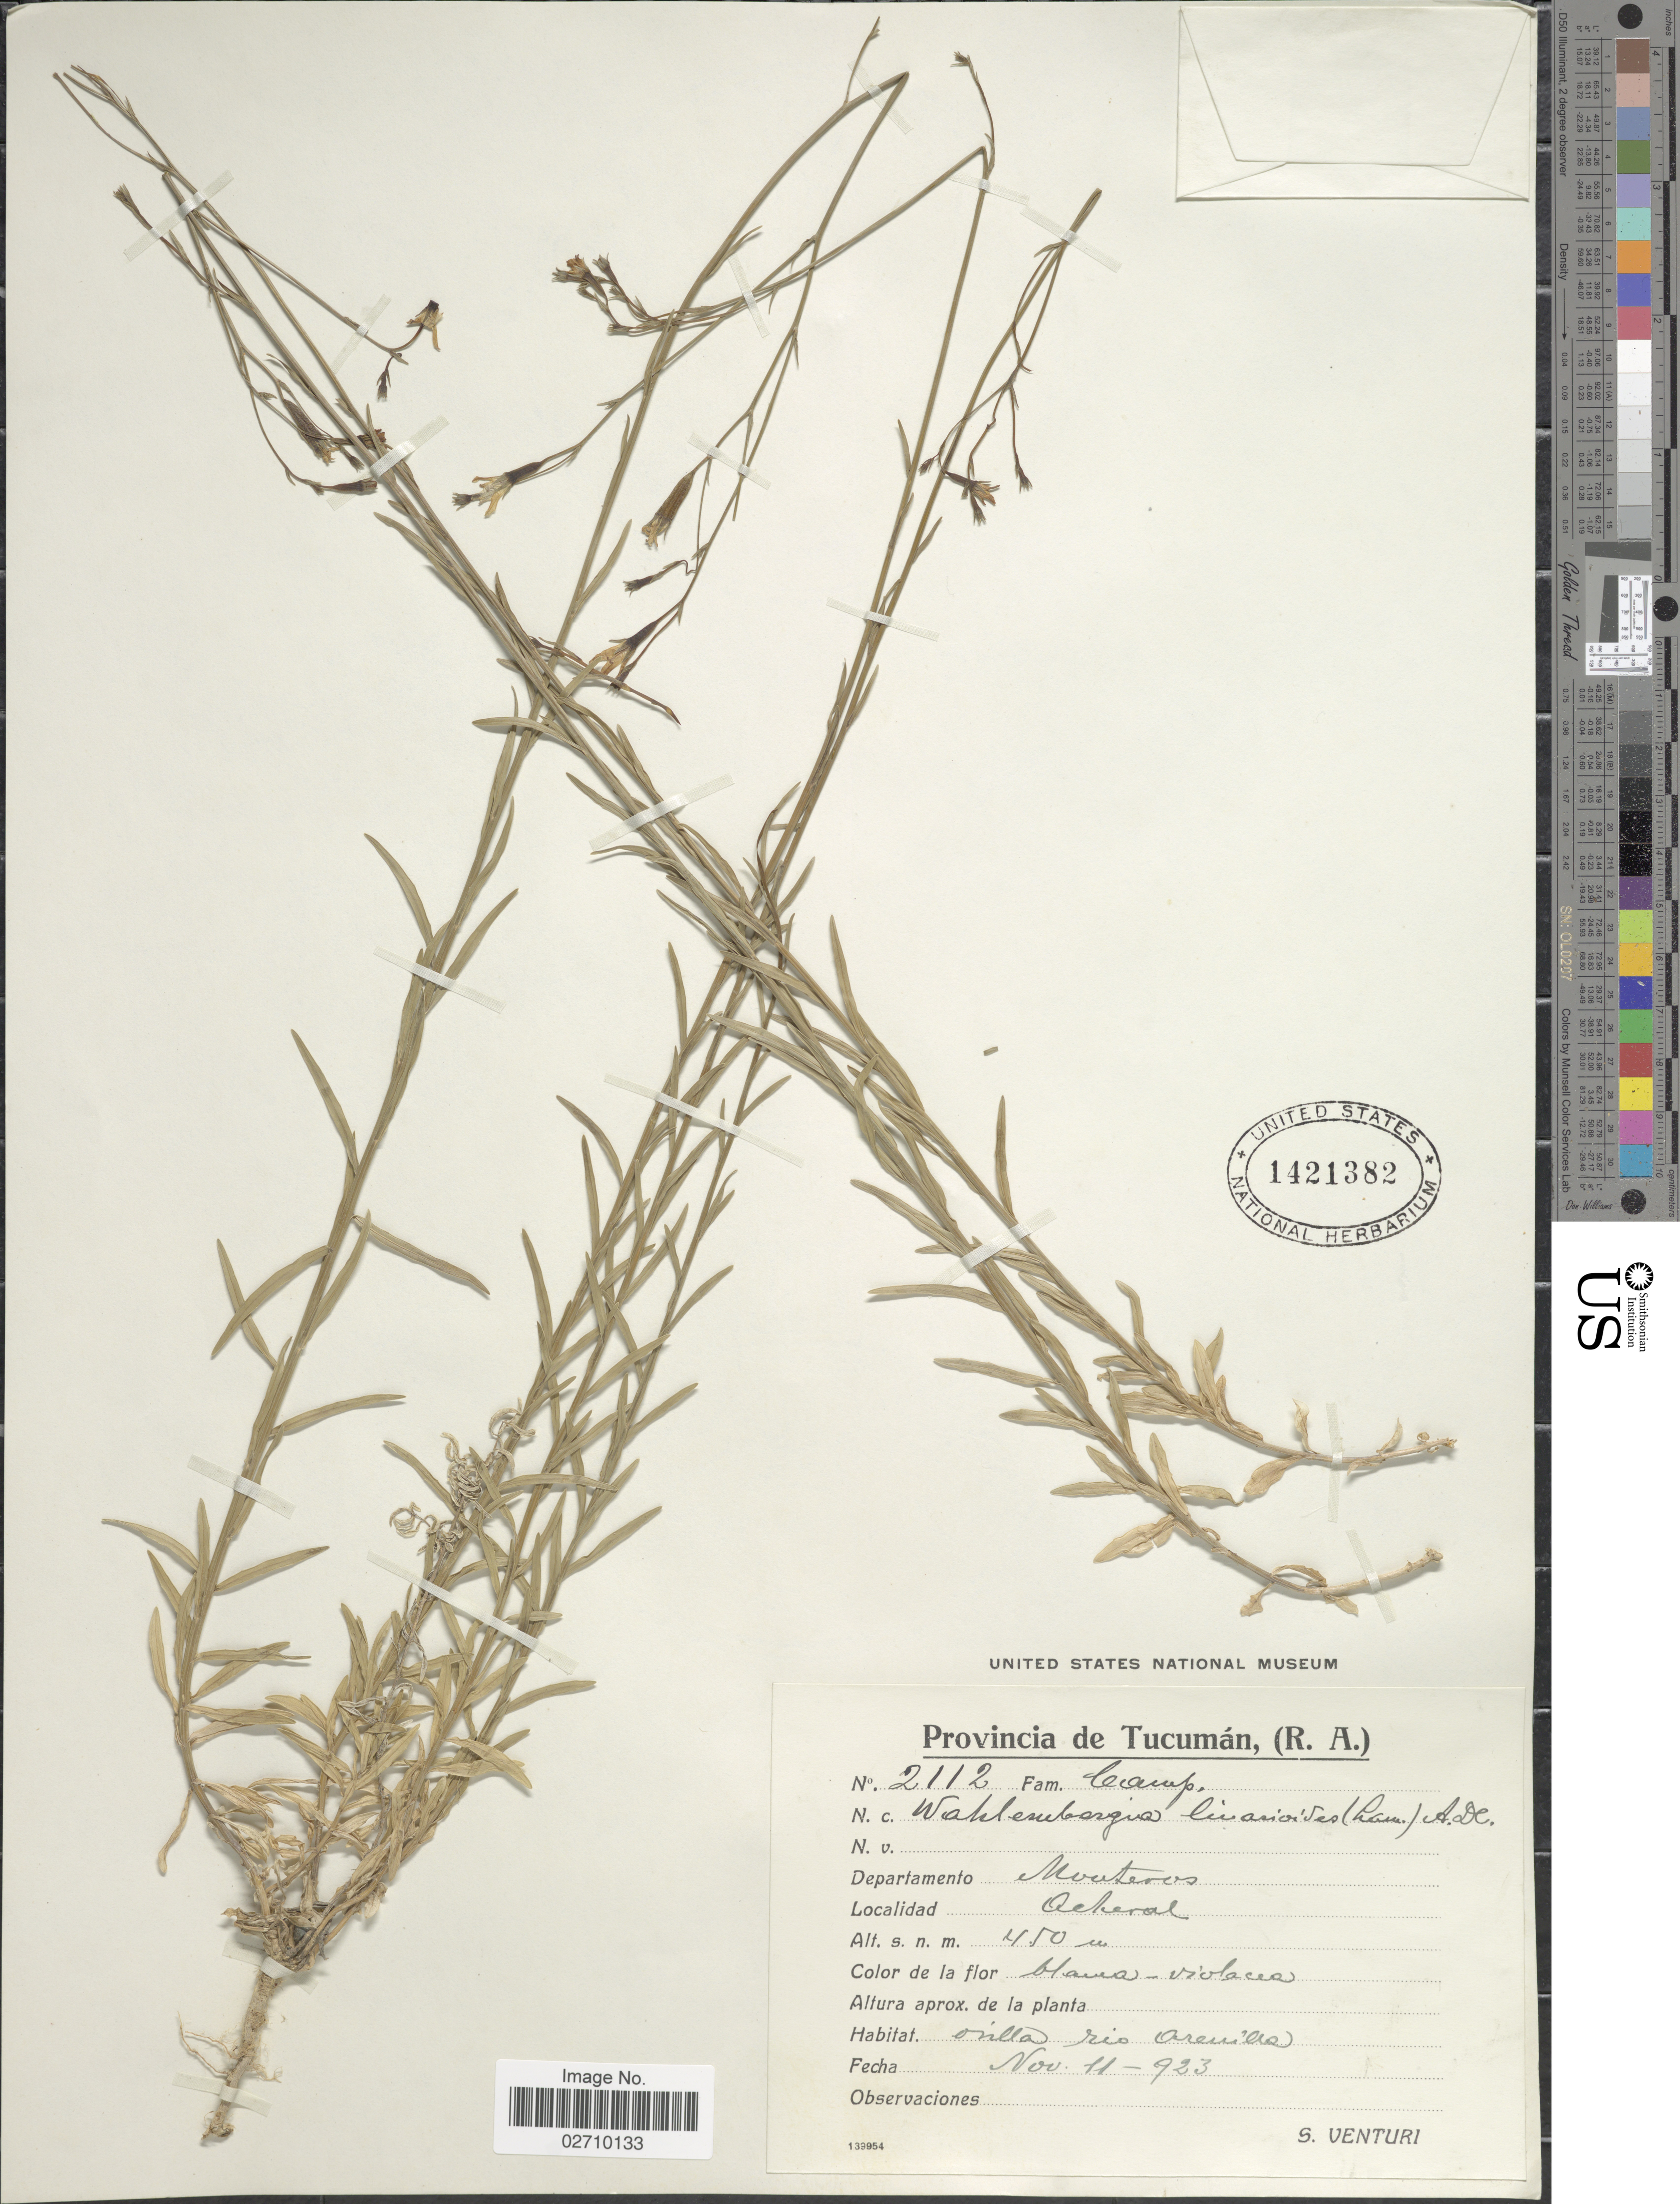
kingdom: Plantae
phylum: Tracheophyta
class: Magnoliopsida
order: Asterales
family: Campanulaceae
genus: Wahlenbergia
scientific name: Wahlenbergia linarioides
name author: (Lam.) A. DC.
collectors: S. Venturi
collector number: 2112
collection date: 1923-11-11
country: Argentina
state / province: Tucuman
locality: Departamento: Monteros. Acheral.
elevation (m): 450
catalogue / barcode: US 1421382